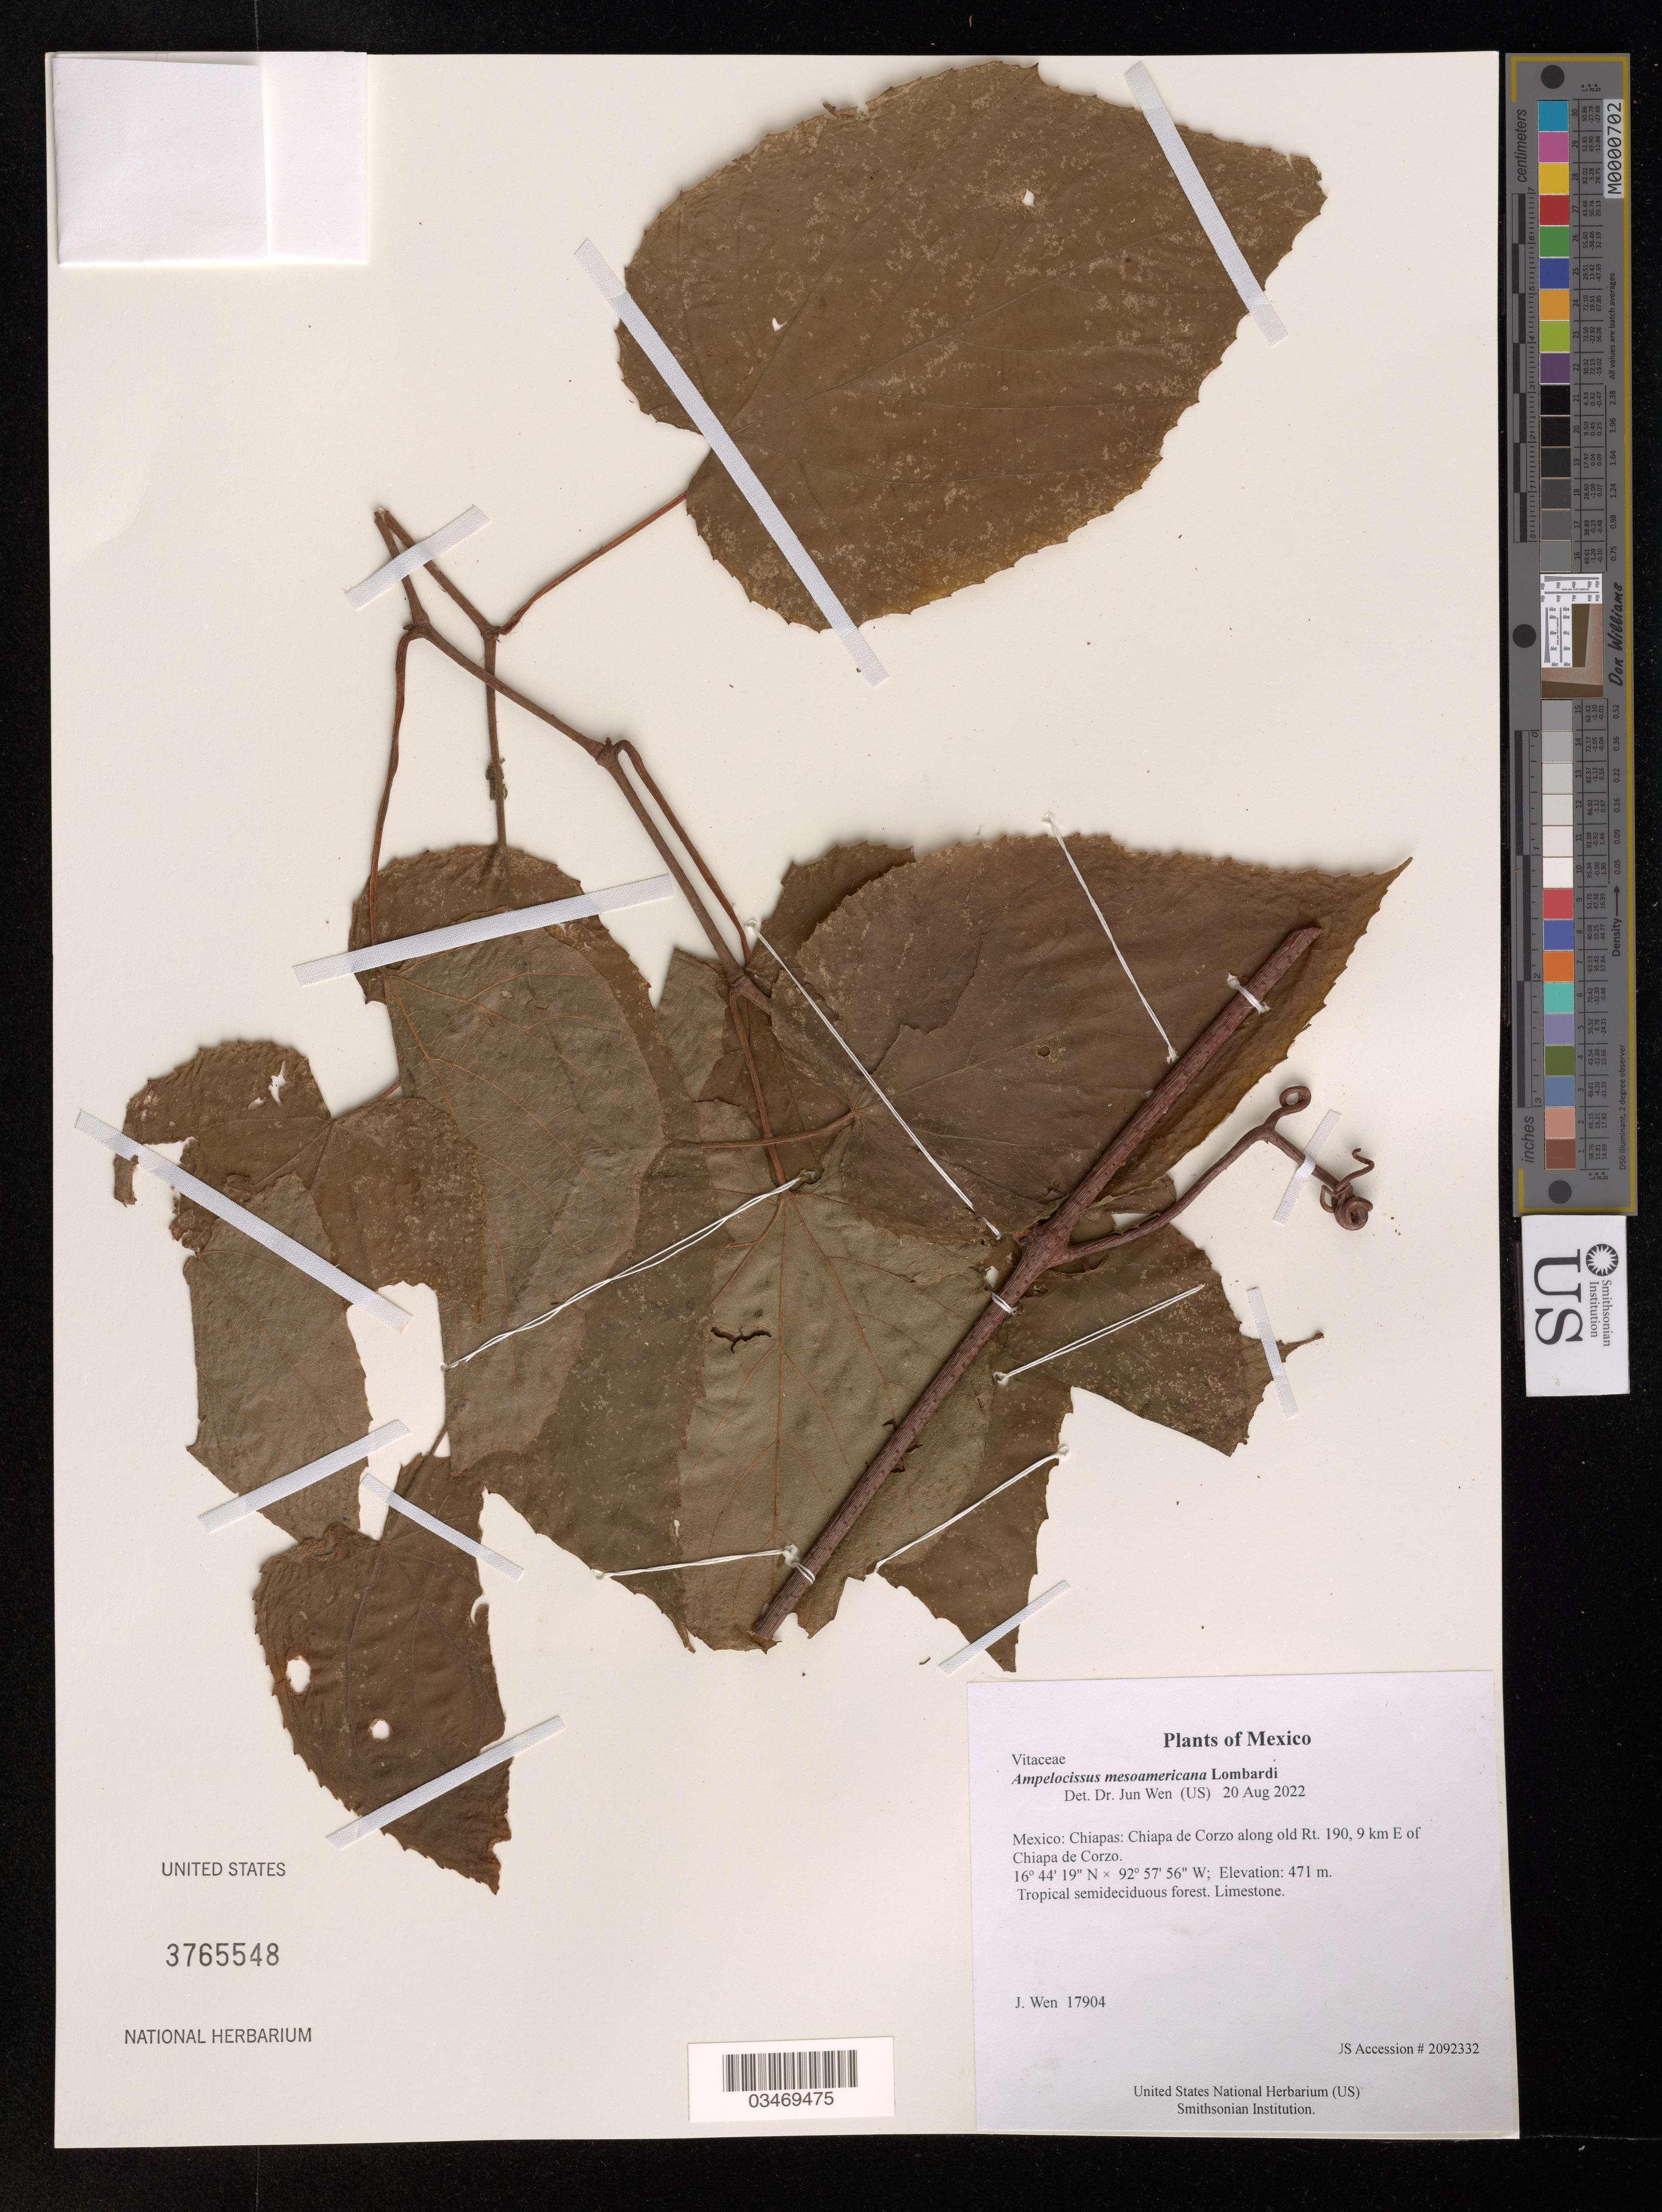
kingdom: Plantae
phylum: Tracheophyta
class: Magnoliopsida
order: Vitales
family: Vitaceae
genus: Ampelocissus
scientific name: Ampelocissus mesoamericana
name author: Lombardi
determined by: Wen, Jun, (BOT), Smithsonian Institution - National Museum of Natural History (UNITED STATES)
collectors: J. Wen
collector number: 17904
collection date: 2022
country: Mexico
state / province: Chiapas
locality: Chiapa de Corzo along old Rt. 190, 9 km E of Chiapa de Corzo.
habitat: Tropical semideciduous forest. Limestone.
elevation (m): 471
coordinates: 16 44 19 N, 92 57 56 W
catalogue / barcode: US 3765548